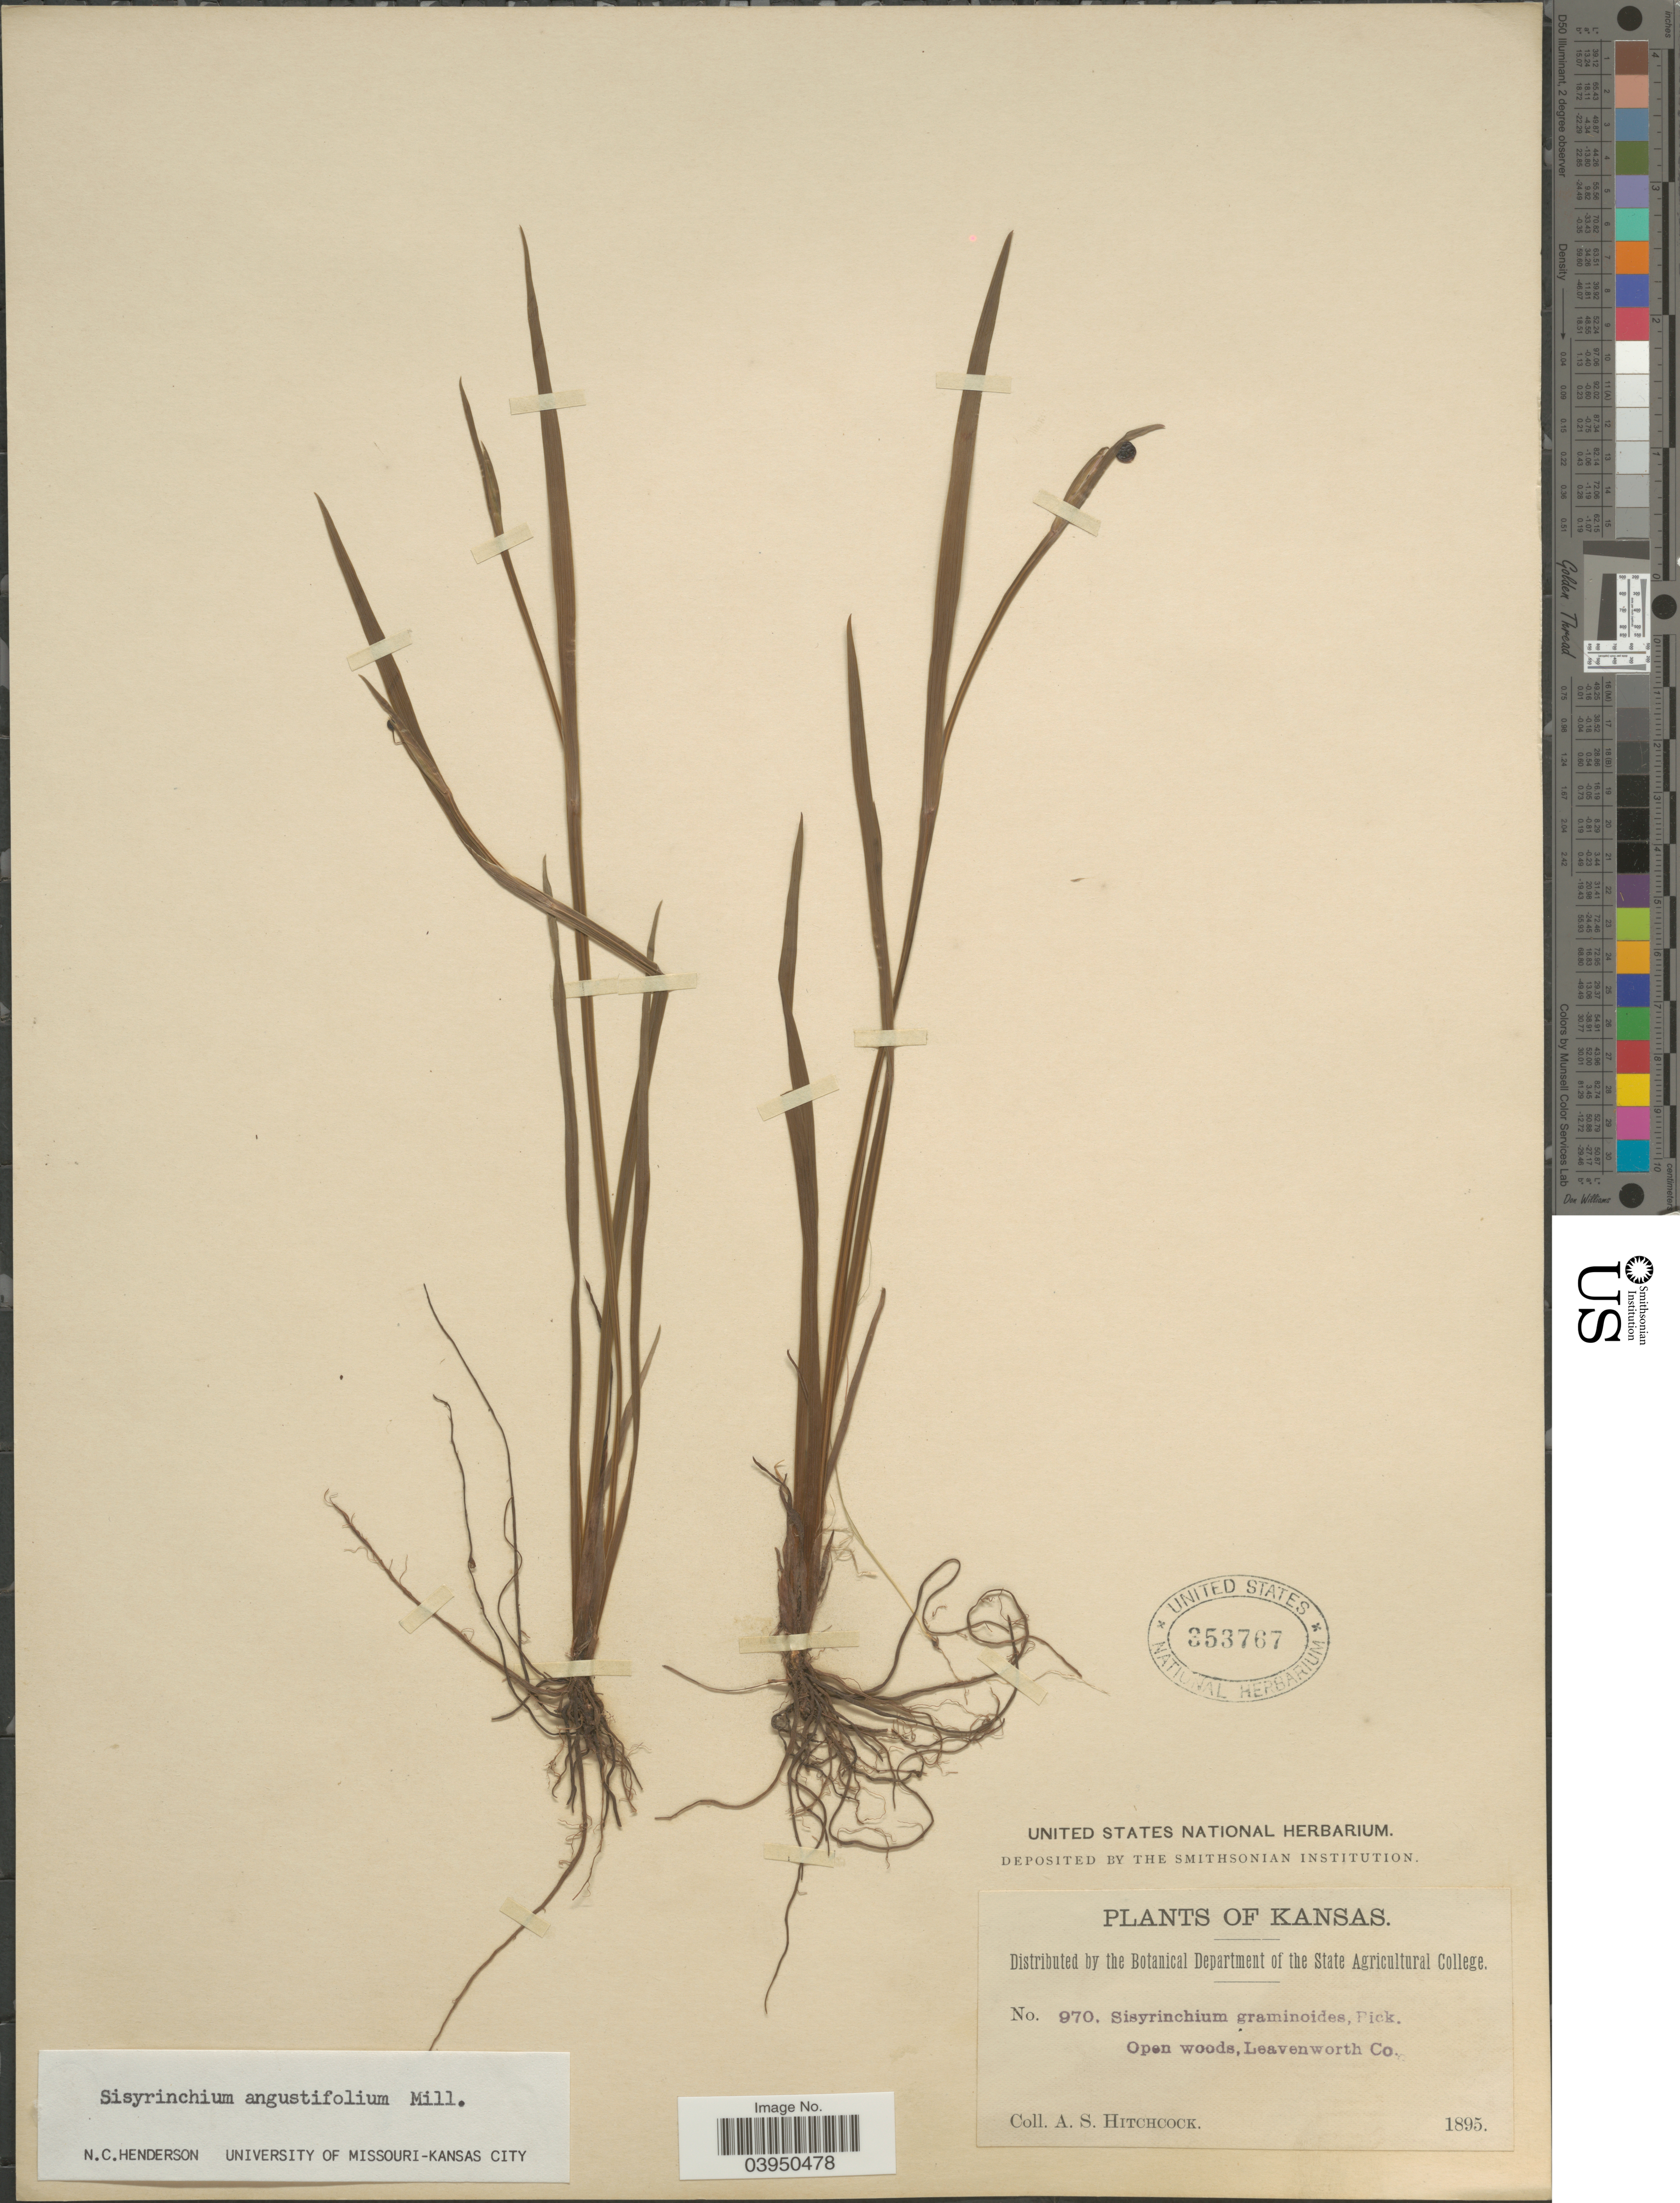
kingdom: Plantae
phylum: Tracheophyta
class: Liliopsida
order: Asparagales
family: Iridaceae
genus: Sisyrinchium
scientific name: Sisyrinchium angustifolium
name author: Mill.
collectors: A. S. Hitchcock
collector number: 970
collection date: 1895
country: United States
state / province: Kansas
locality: Open woods, Leavenworth Co.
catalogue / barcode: US 353767